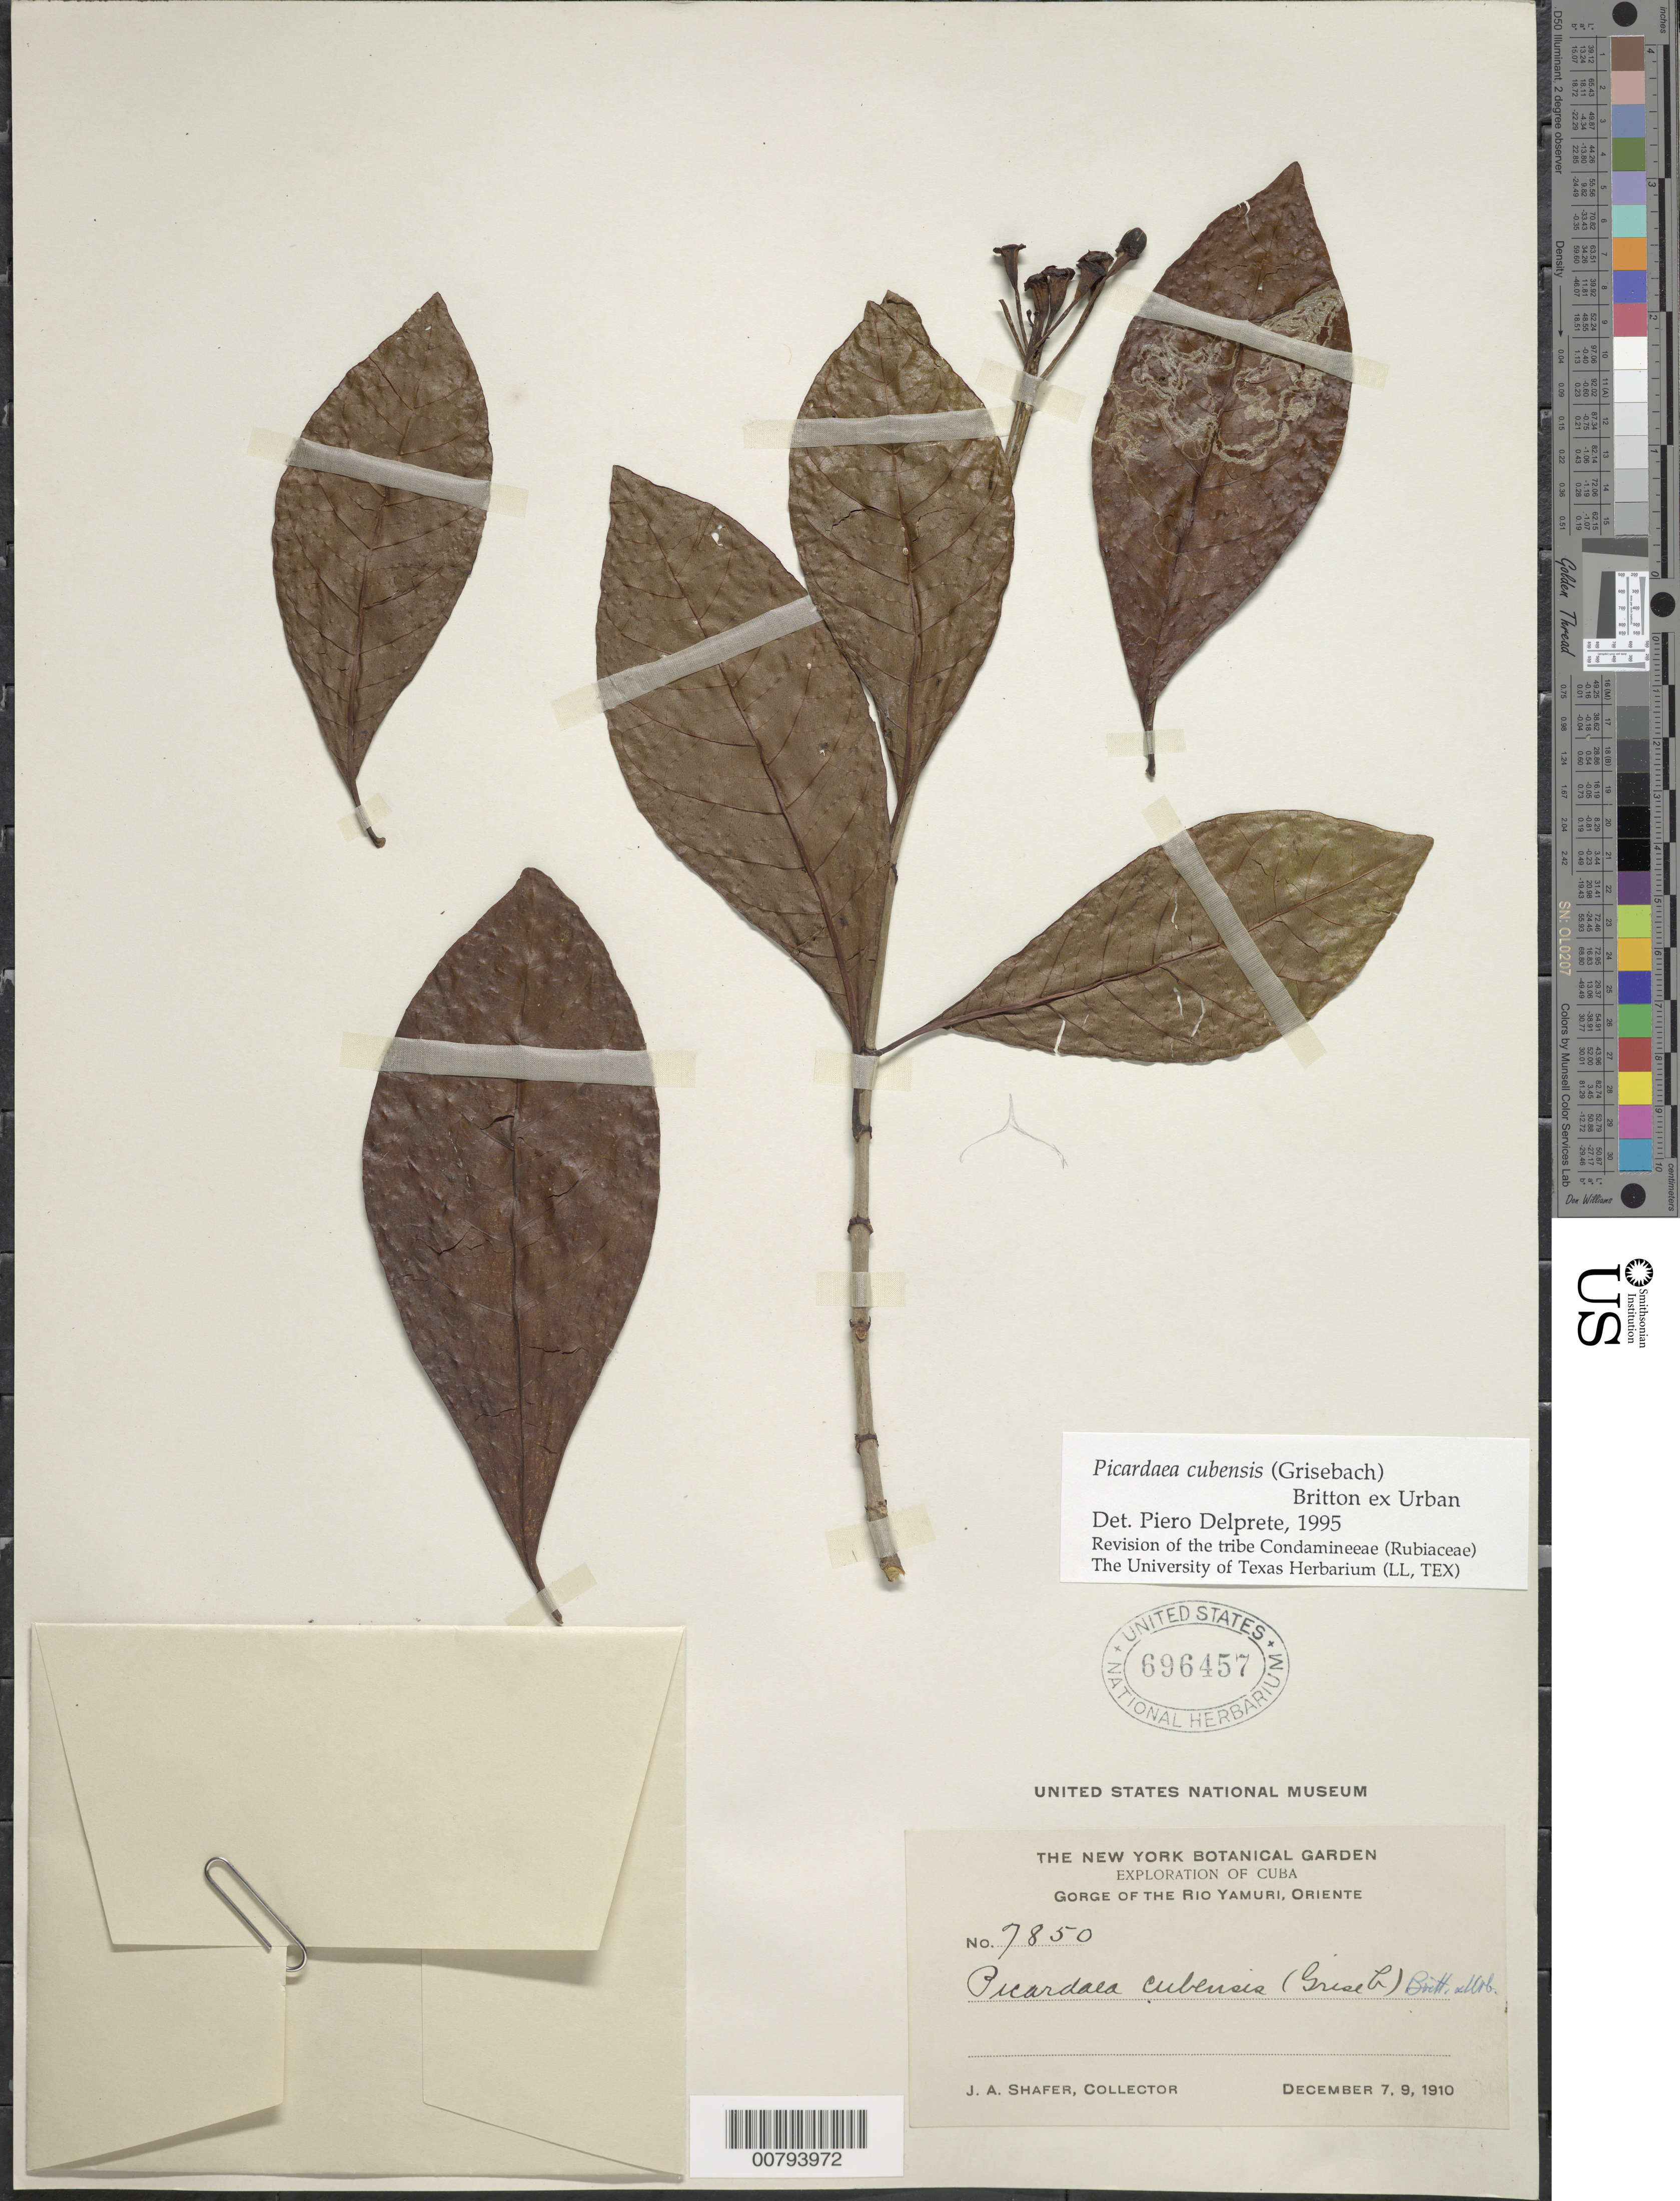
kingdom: Plantae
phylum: Tracheophyta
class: Magnoliopsida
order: Gentianales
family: Rubiaceae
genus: Picardaea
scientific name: Picardaea cubensis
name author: (Griseb.) Britton ex Urb.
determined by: Delprete, P. G., Herb. de Guyane Cay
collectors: J. A. Shafer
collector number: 7850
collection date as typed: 07 Dec 1910 and 09 Dec 1910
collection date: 1910-12-07,1910-12-09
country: Cuba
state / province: Oriente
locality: Gorge of the Rio Yamuri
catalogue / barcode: US 696457